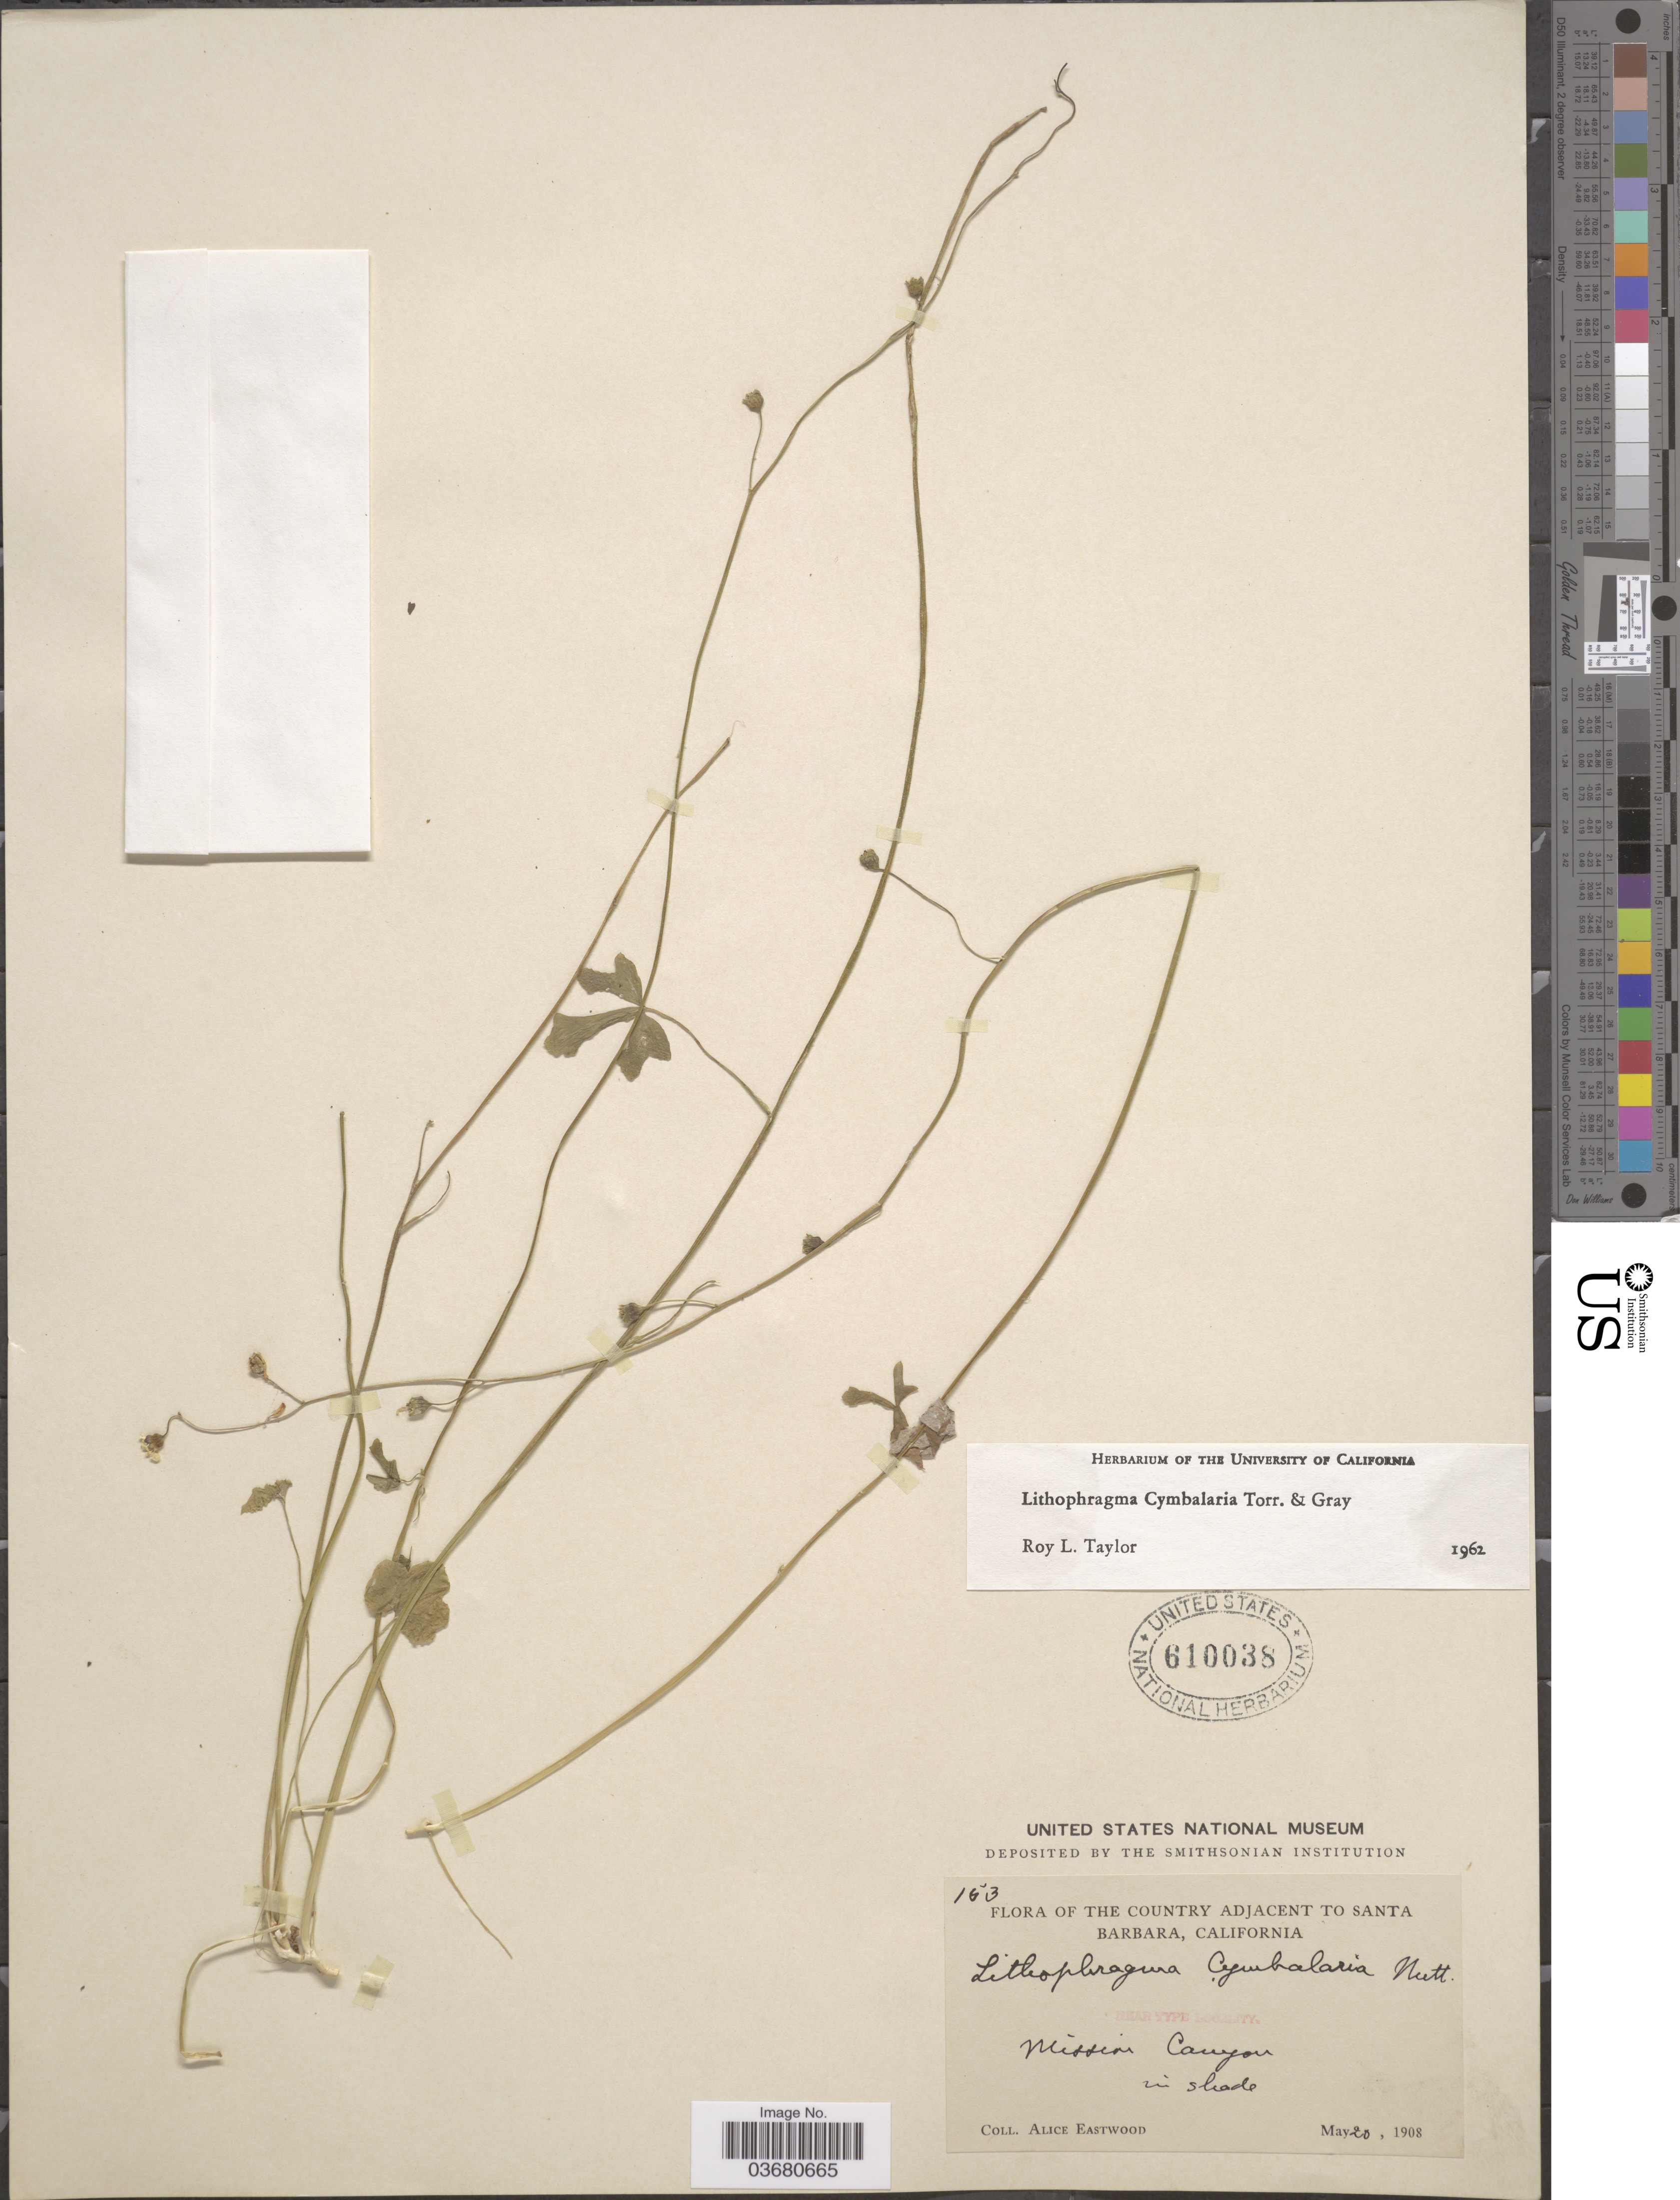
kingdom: Plantae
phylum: Tracheophyta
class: Magnoliopsida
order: Saxifragales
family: Saxifragaceae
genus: Lithophragma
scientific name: Lithophragma cymbalaria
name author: Torr. & A. Gray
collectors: A. Eastwood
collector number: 153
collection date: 1908-05-20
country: United States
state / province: California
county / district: Santa Barbara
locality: Country Adjacent to Santa Barbara. Mission Canyon.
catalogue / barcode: US 610038